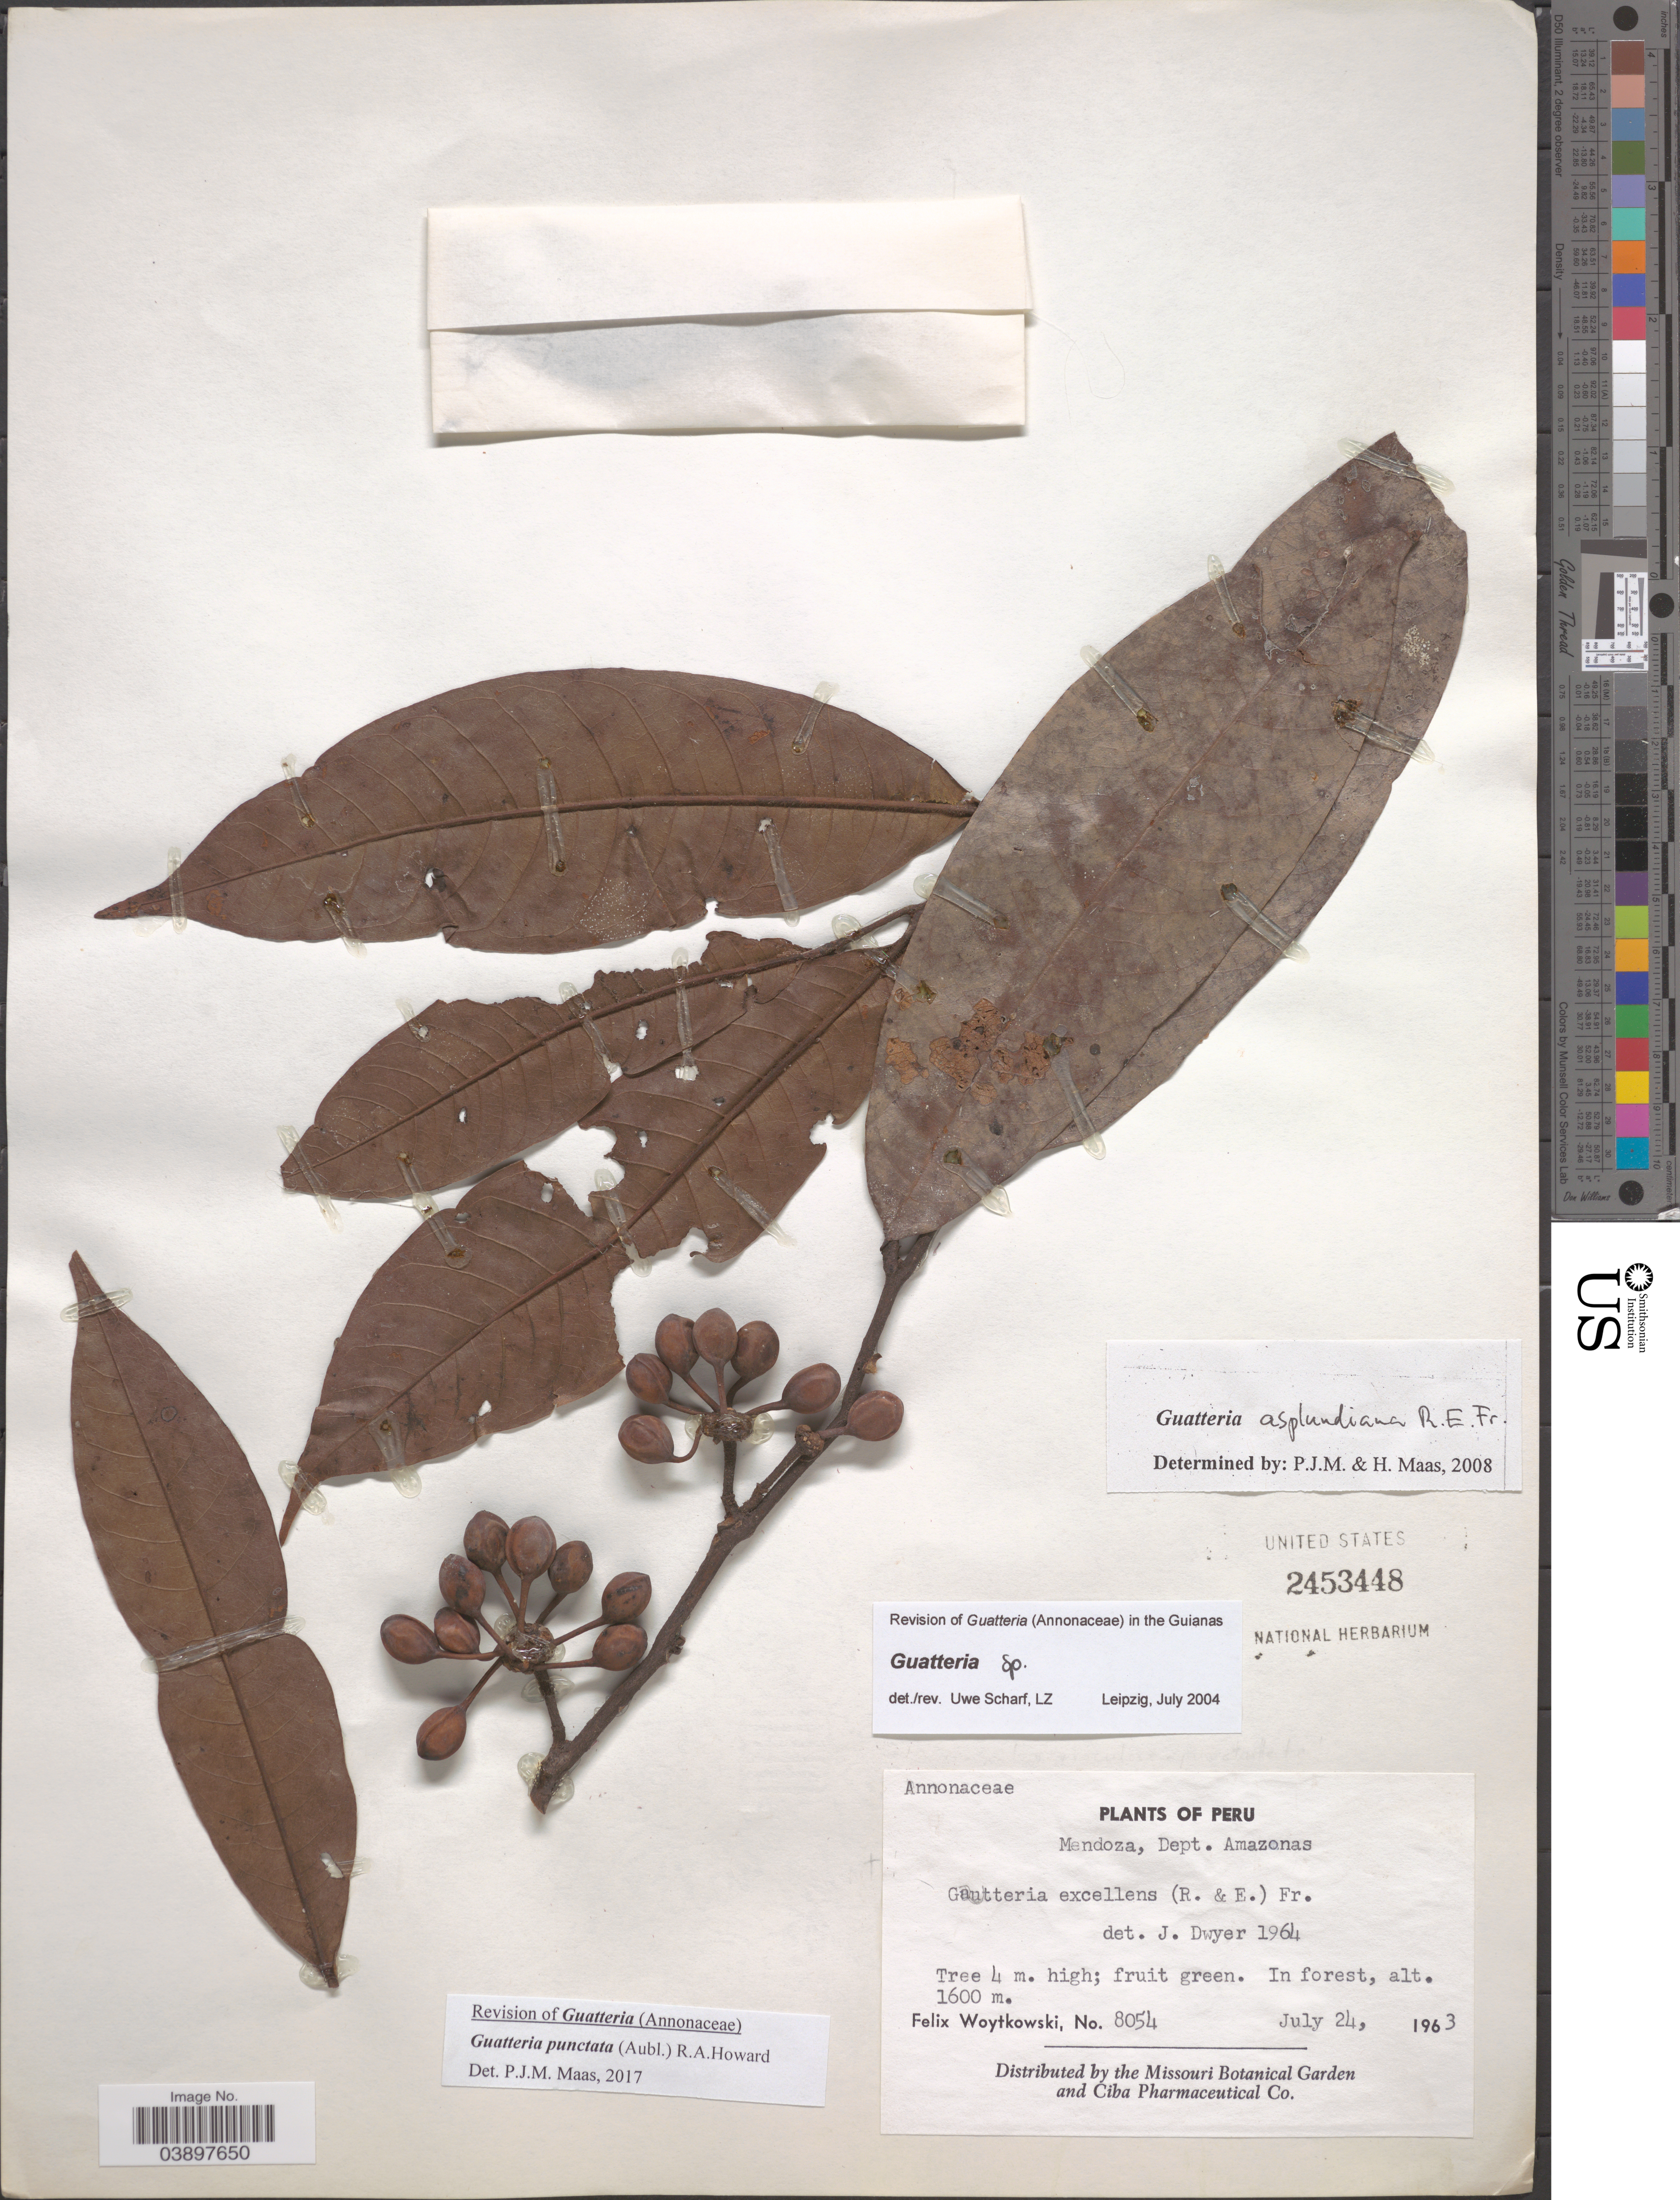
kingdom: Plantae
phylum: Tracheophyta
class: Magnoliopsida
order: Magnoliales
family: Annonaceae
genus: Guatteria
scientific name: Guatteria punctata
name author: (Aubl.) R.A. Howard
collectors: F. Woytkowski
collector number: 8054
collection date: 1963-07-24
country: Peru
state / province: Amazonas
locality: Mendoza, Dept. Amazonas.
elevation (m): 1600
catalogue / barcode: US 2453448